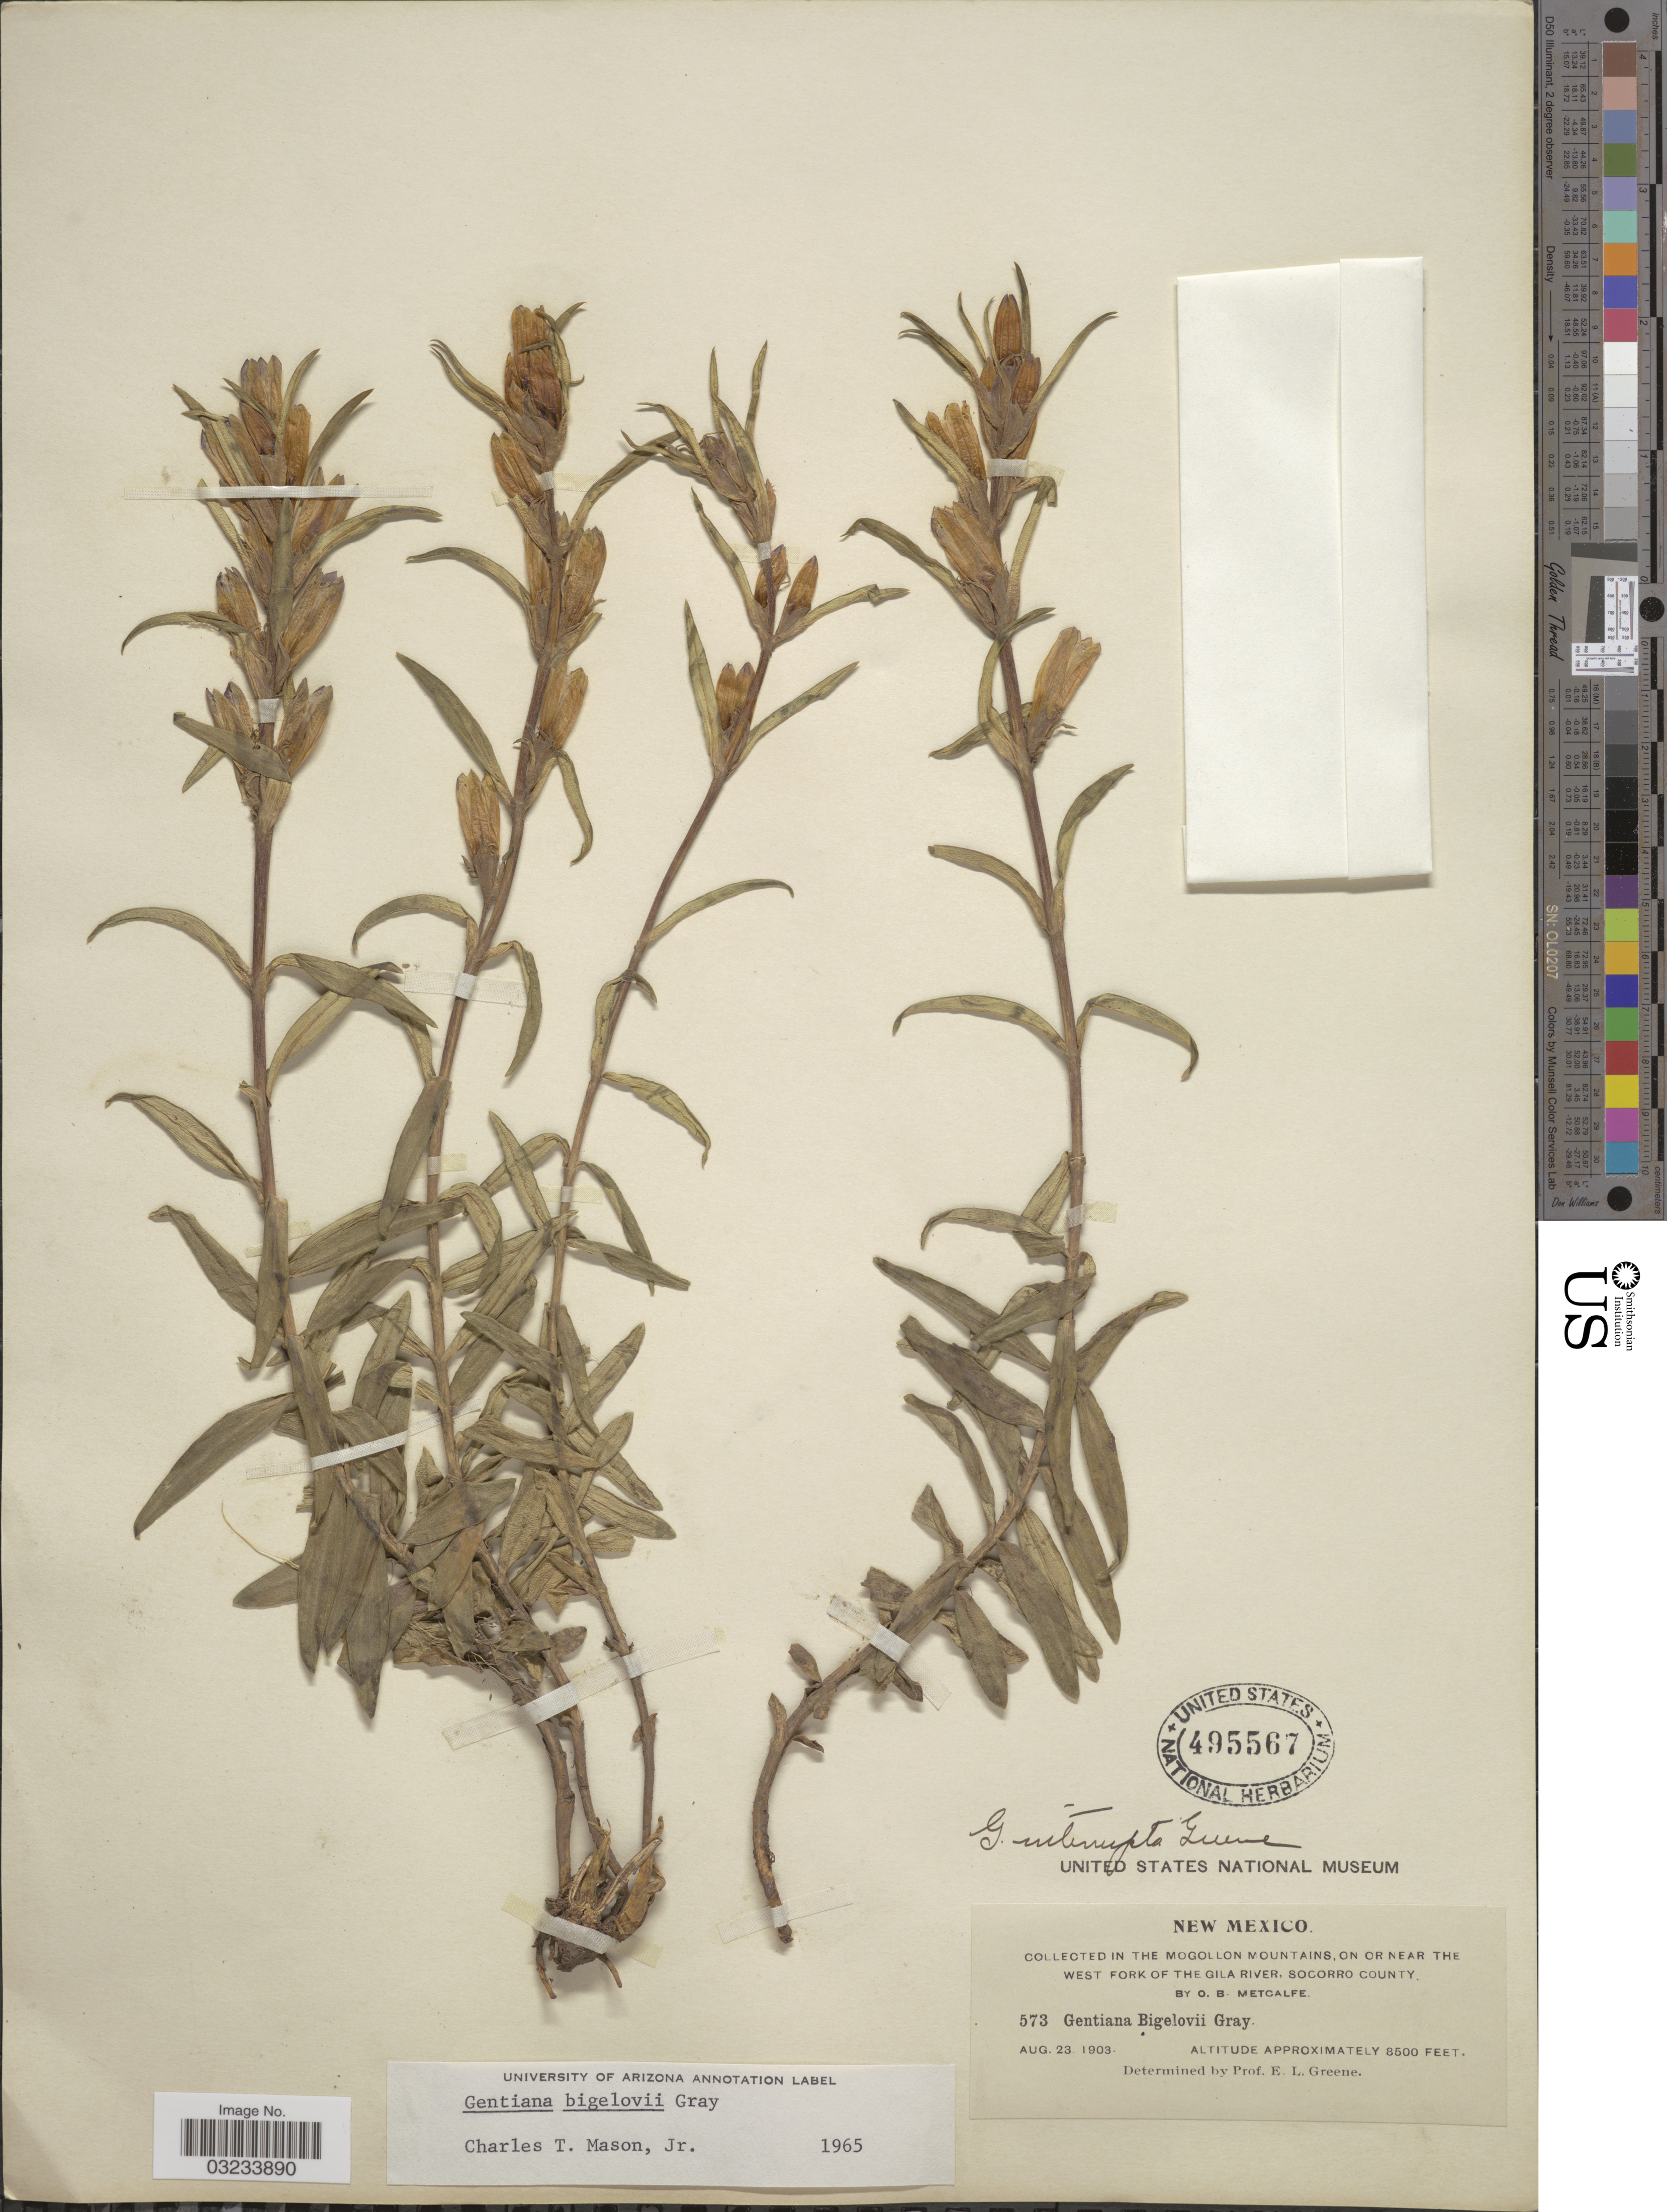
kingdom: Plantae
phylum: Tracheophyta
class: Magnoliopsida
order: Gentianales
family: Gentianaceae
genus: Gentiana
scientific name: Gentiana bigelovii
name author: A. Gray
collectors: O. B. Metcalfe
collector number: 573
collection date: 1903-08-23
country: United States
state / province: New Mexico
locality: In the Mogollon Mountains, on or near the West Fork of the Gila River, Socorro County.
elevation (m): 2591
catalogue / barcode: US 495567